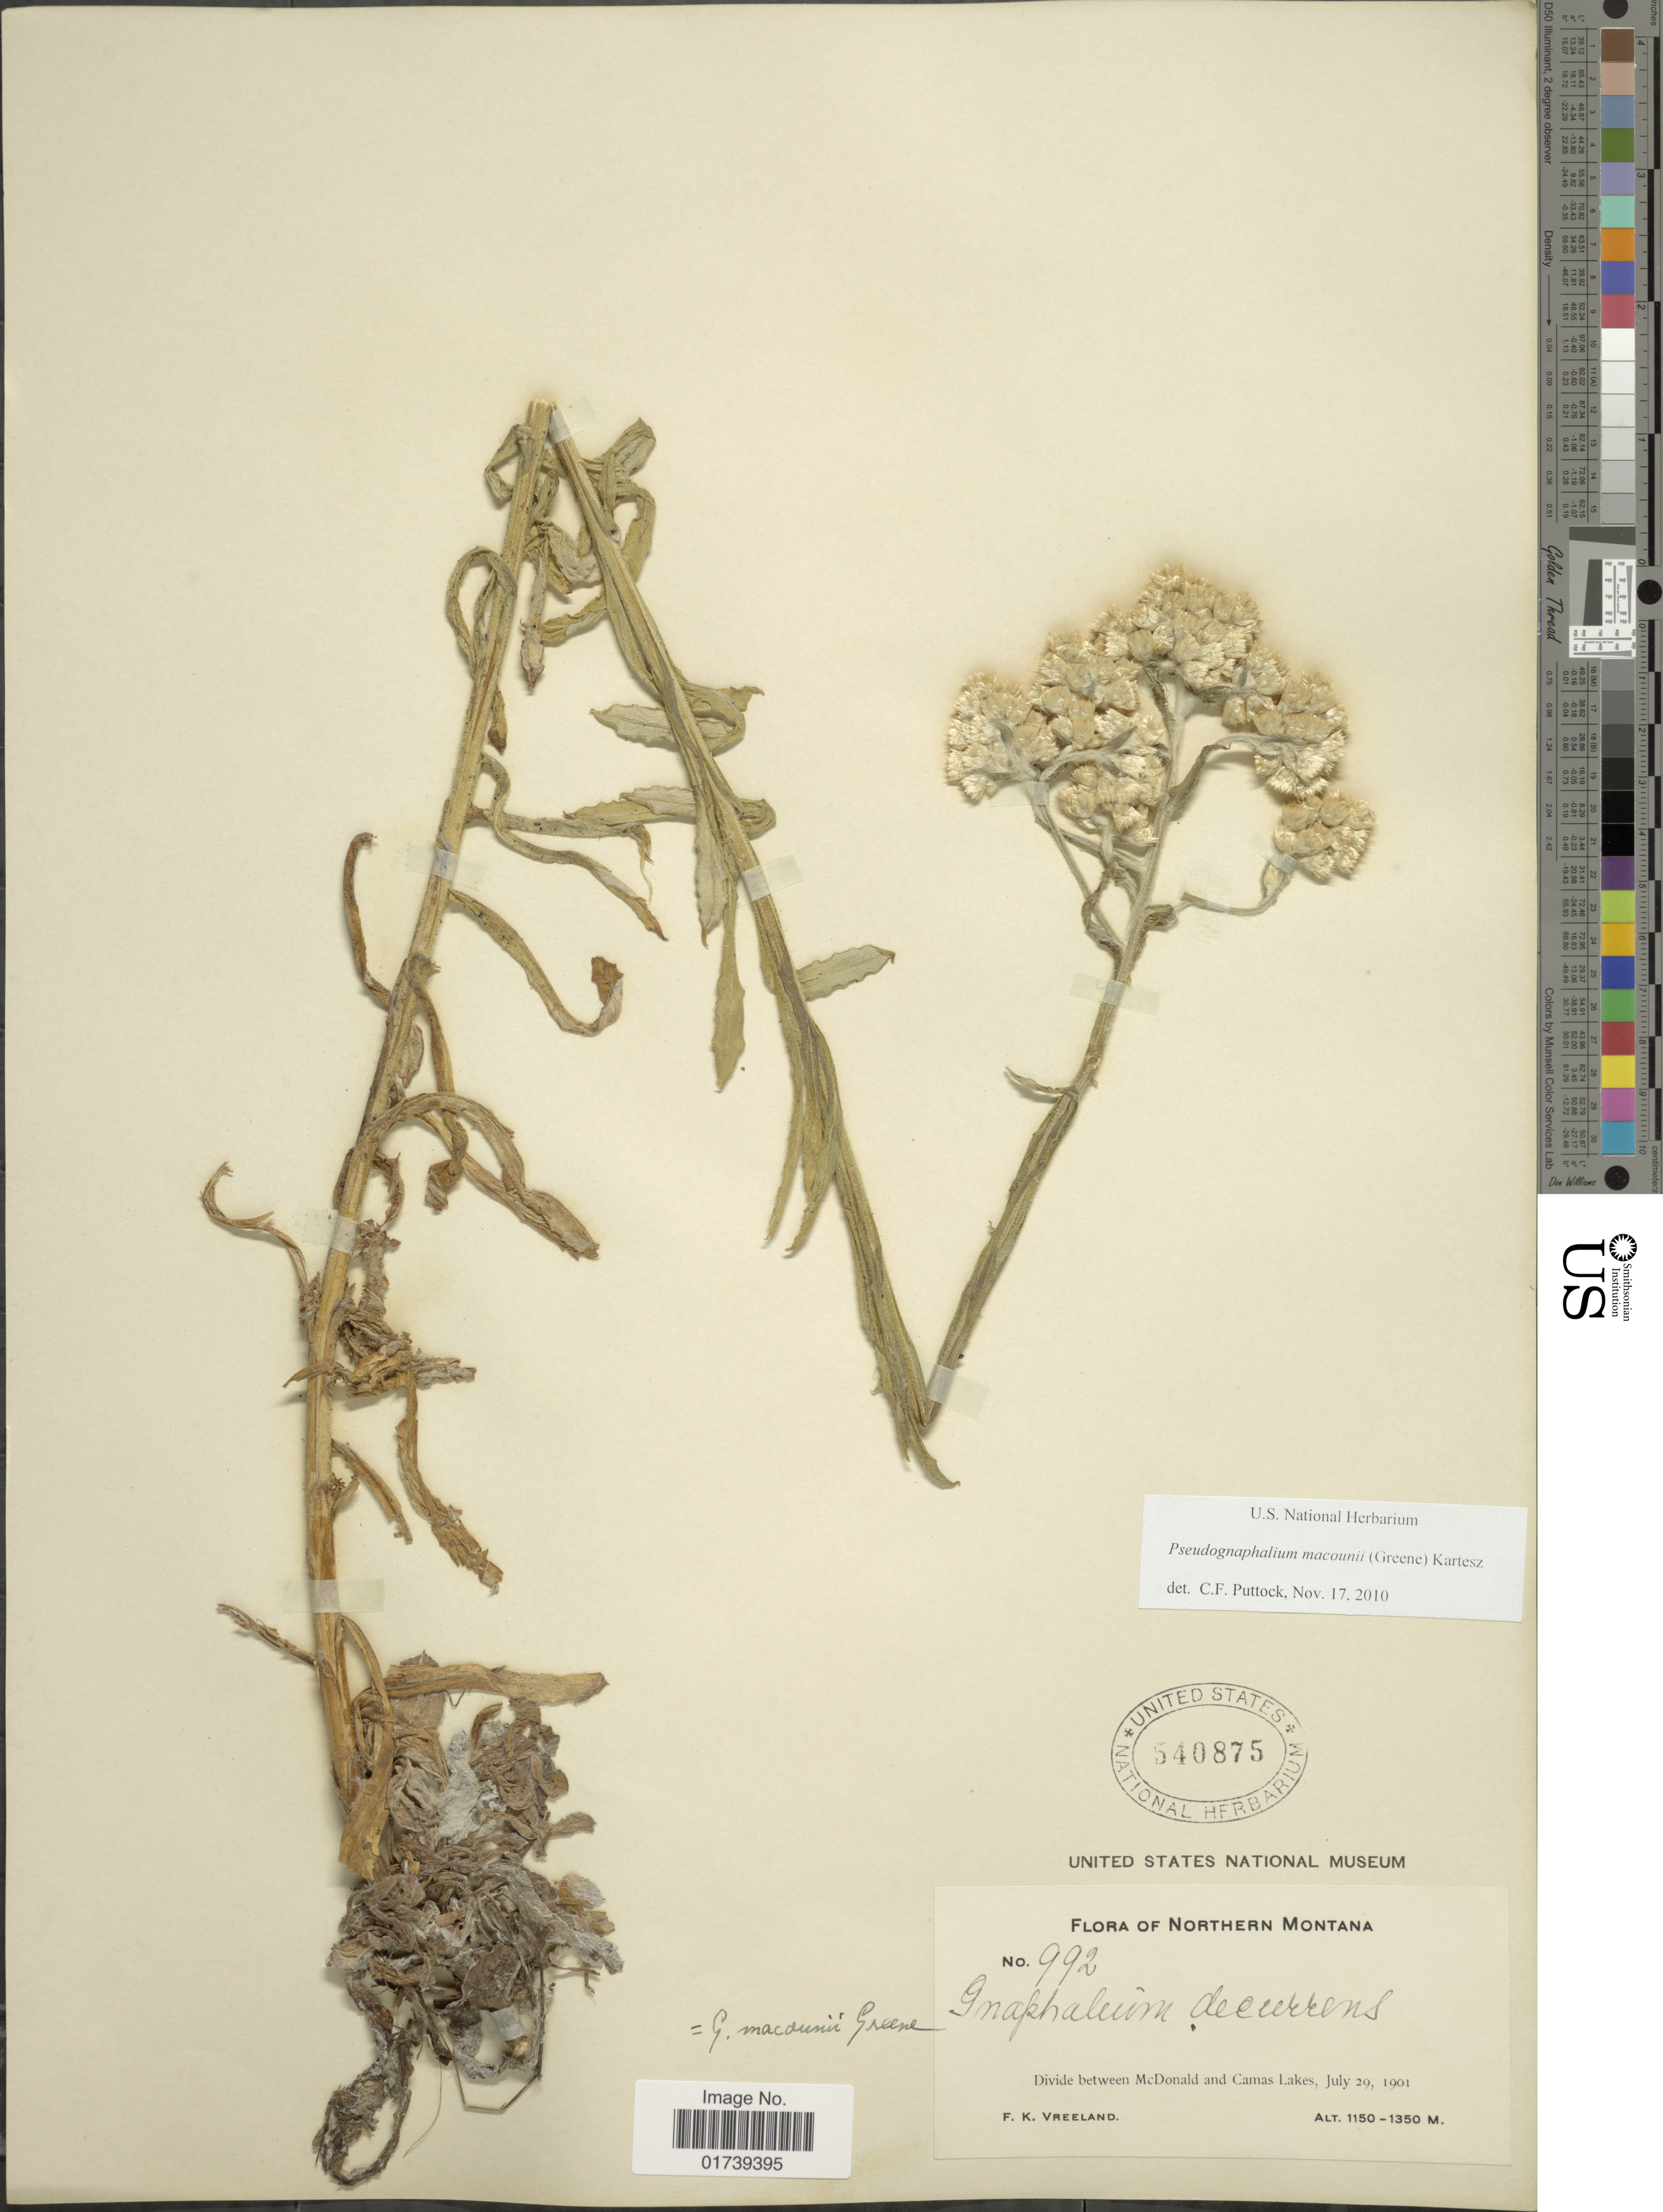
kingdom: Plantae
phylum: Tracheophyta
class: Magnoliopsida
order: Asterales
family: Asteraceae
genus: Pseudognaphalium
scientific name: Pseudognaphalium macounii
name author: (Greene) Kartesz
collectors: F. Vreeland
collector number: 992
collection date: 1901-07-29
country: United States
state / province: Montana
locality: Northern Montana, divide between McDonald and Camas Lakes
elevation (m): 1150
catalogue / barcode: US 540875